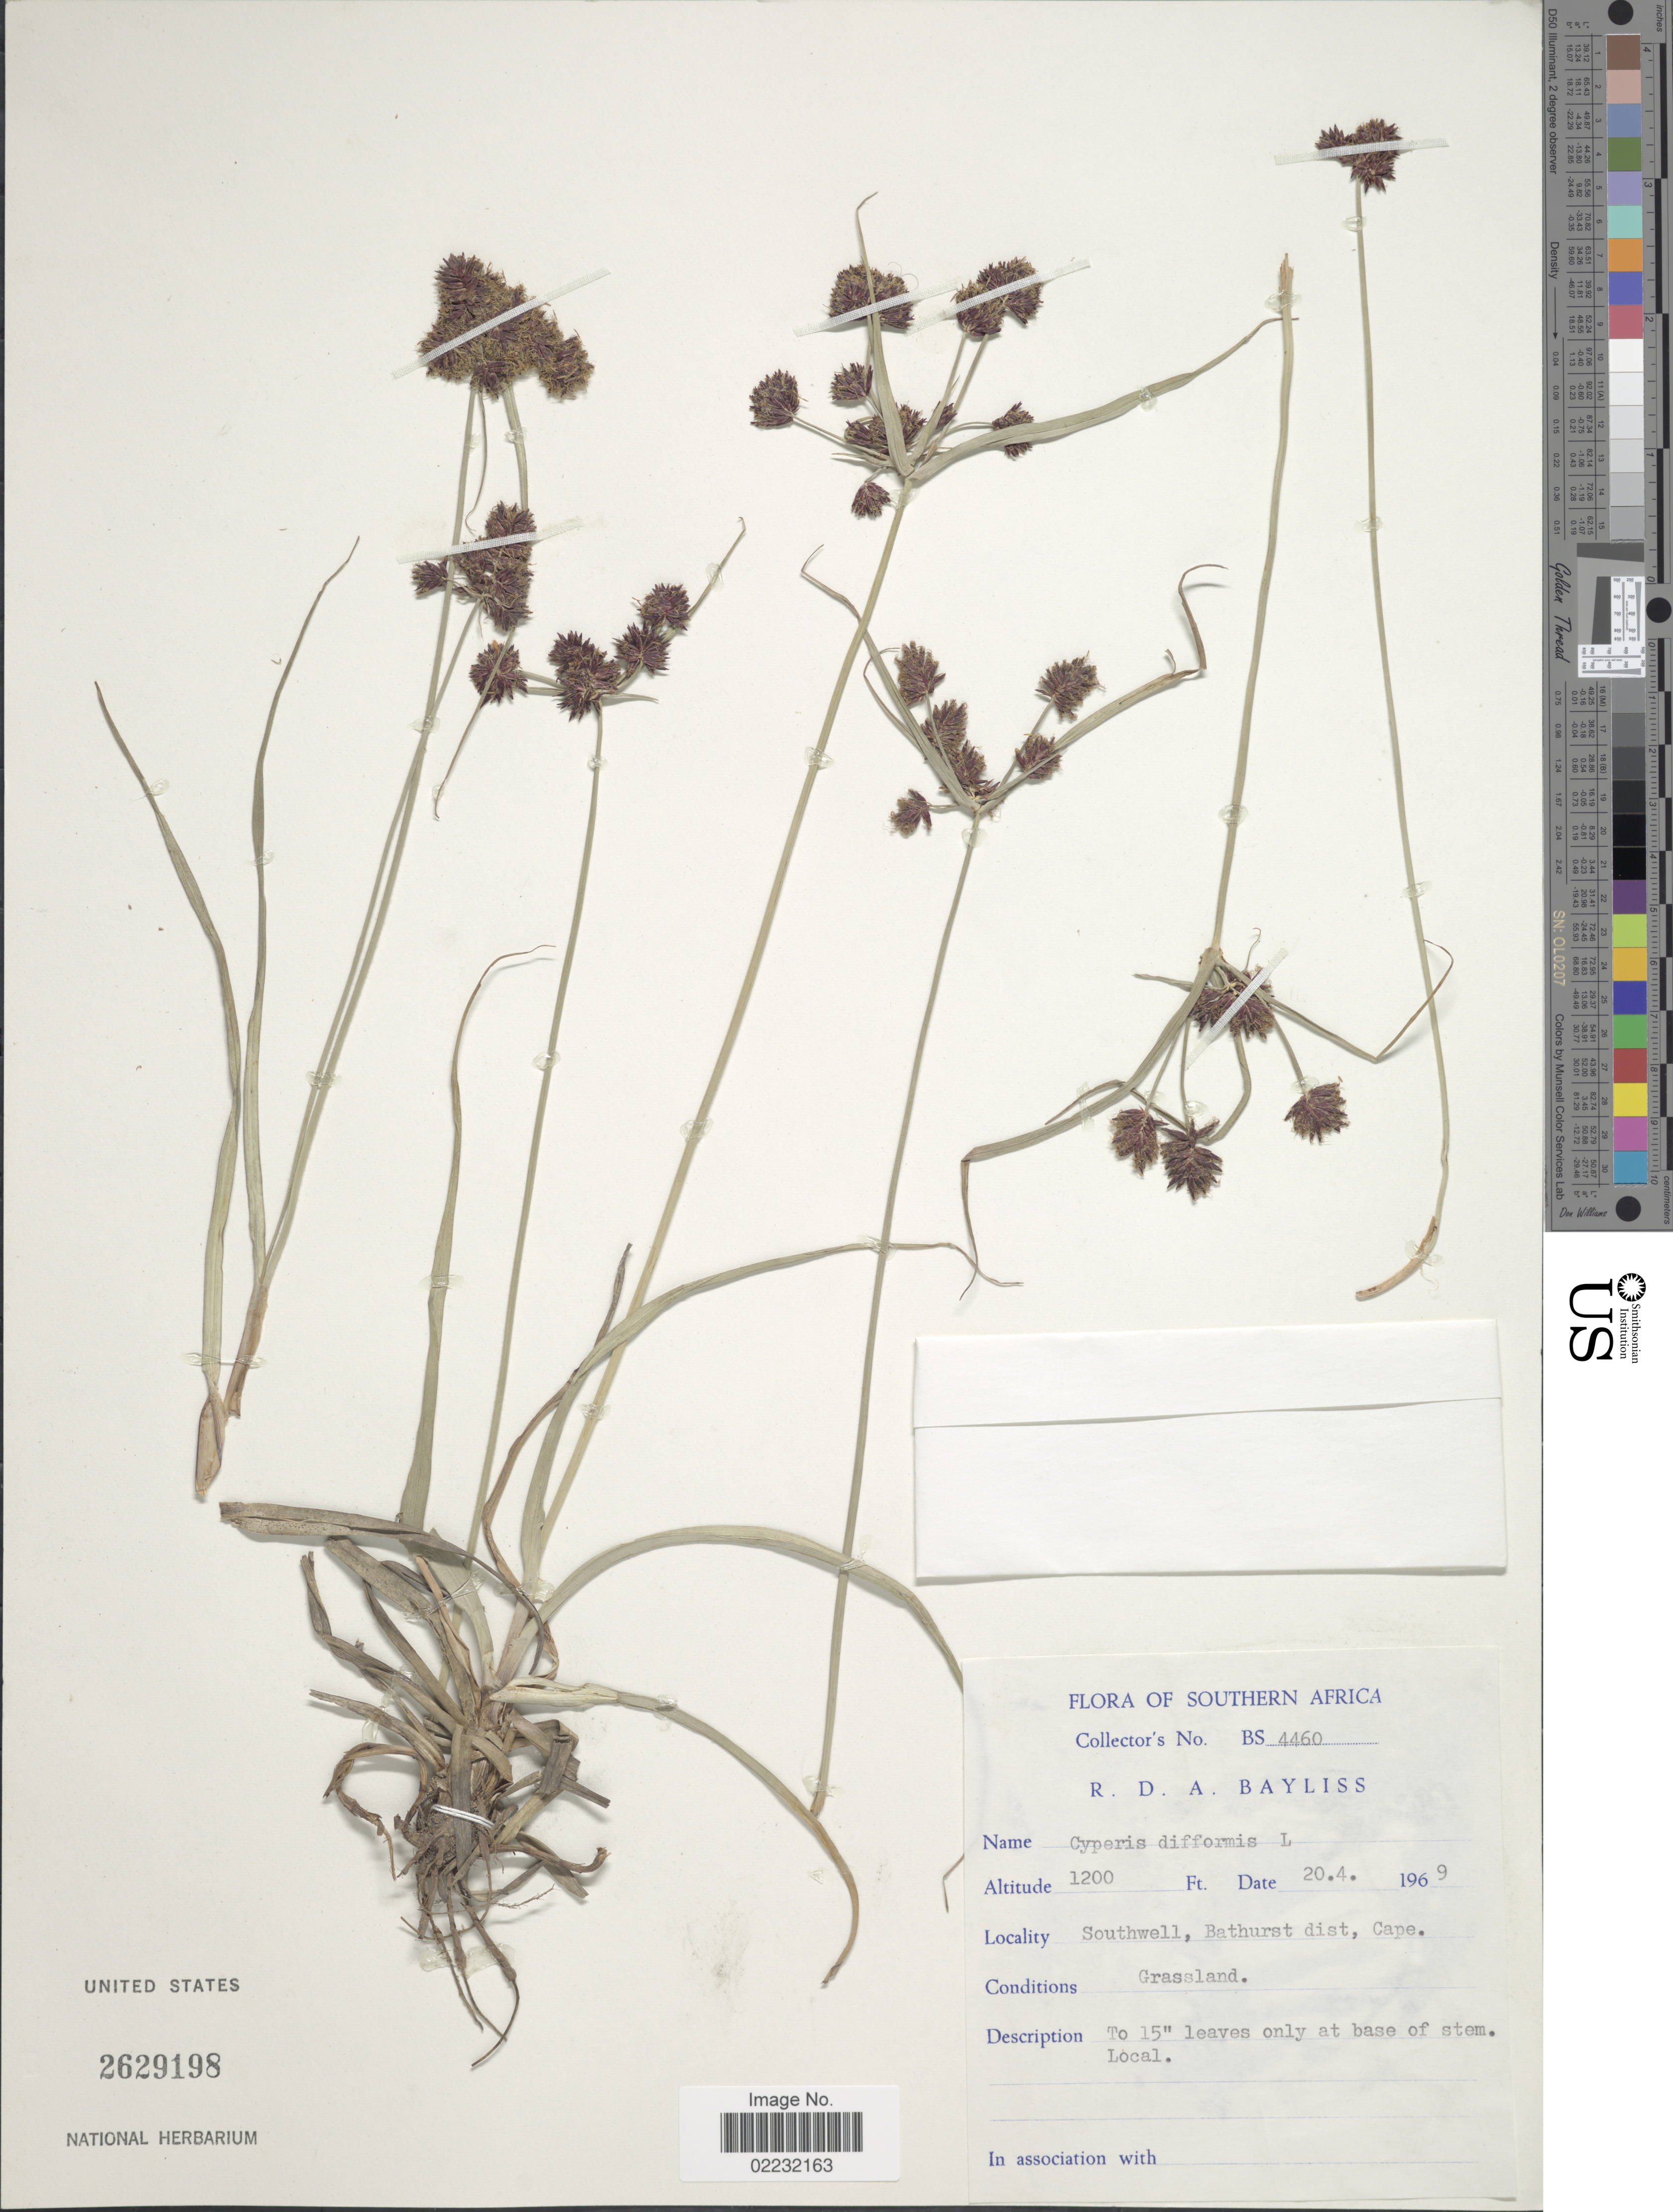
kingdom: Plantae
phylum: Tracheophyta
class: Liliopsida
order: Poales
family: Cyperaceae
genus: Cyperus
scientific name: Cyperus tabularis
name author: Schrad.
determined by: Strong, Mark T., (BOT), Smithsonian Institution - National Museum of Natural History (UNITED STATES)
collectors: R. Bayliss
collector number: BS4460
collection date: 1969-04-20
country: South Africa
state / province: Eastern Cape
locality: Southwell, Bathurst dist., Grassland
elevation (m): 366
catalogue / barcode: US 2629198